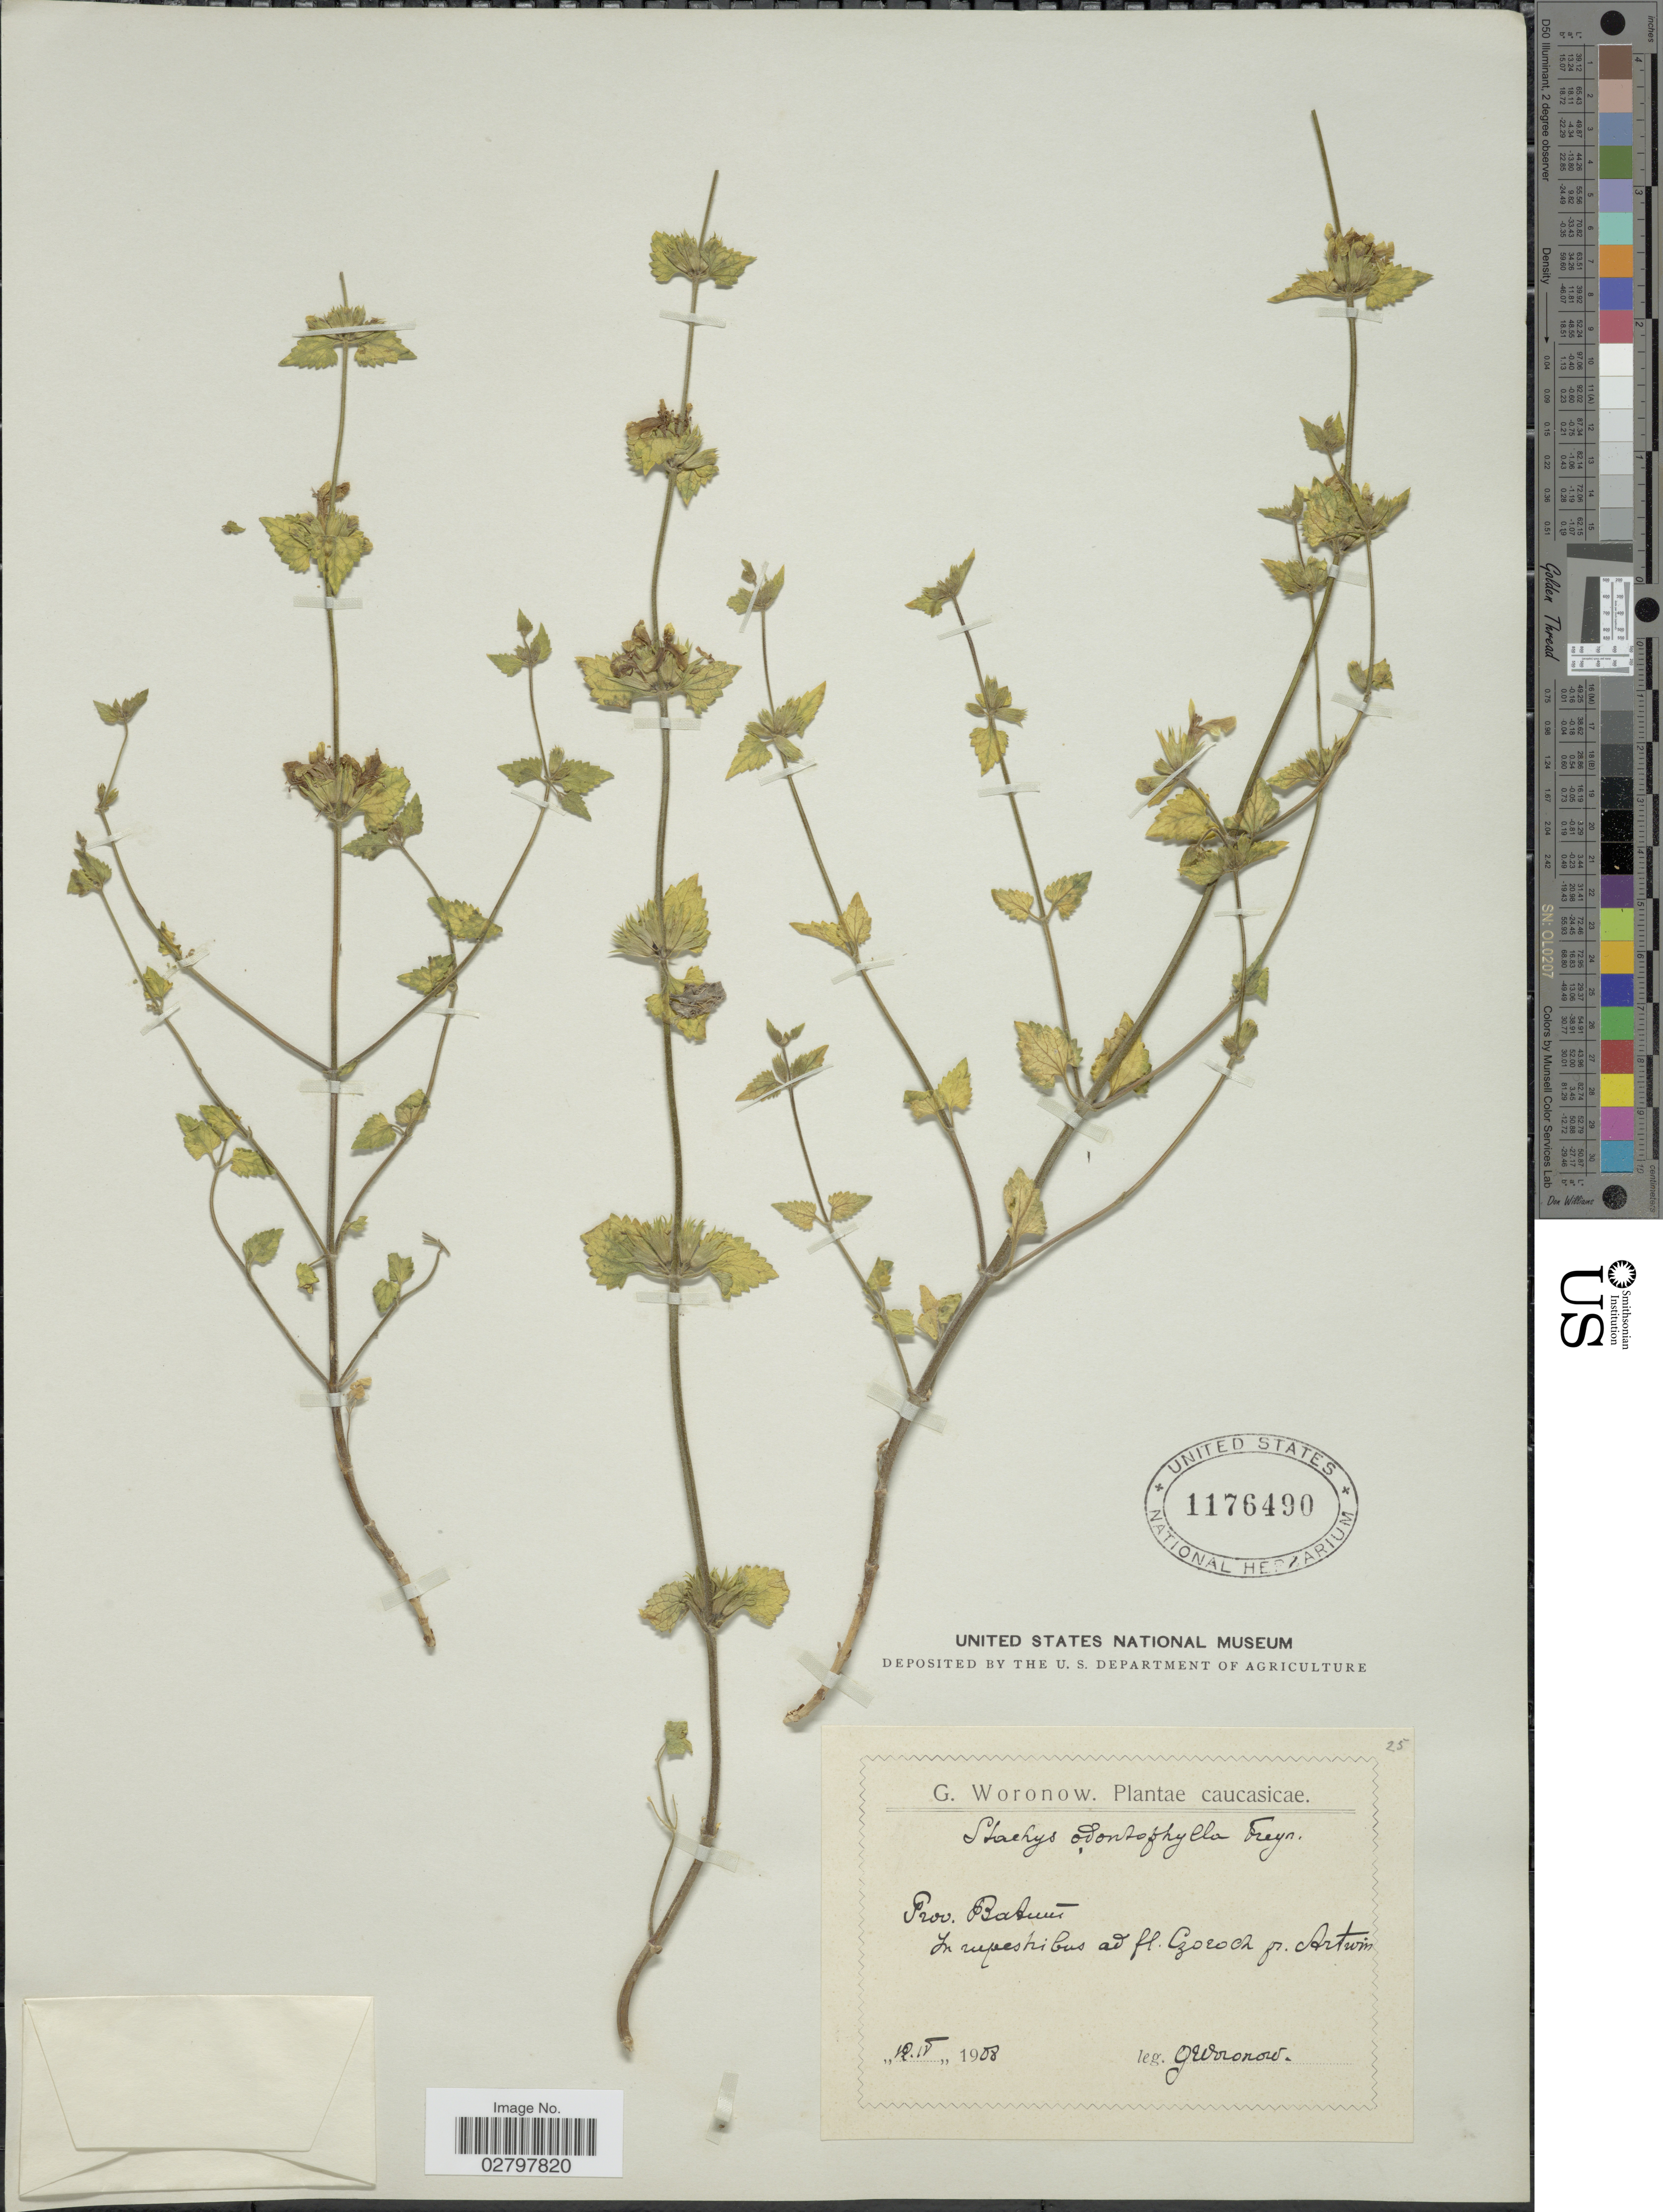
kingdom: Plantae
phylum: Tracheophyta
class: Magnoliopsida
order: Lamiales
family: Lamiaceae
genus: Stachys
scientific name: Stachys odontophylla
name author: Freyn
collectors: G. Woronow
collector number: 25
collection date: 1908-04-12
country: Georgia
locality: Prov. Batumi, In rupestibus ad fl. Czozoch fr. Artwin [interpreted]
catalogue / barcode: US 1776490